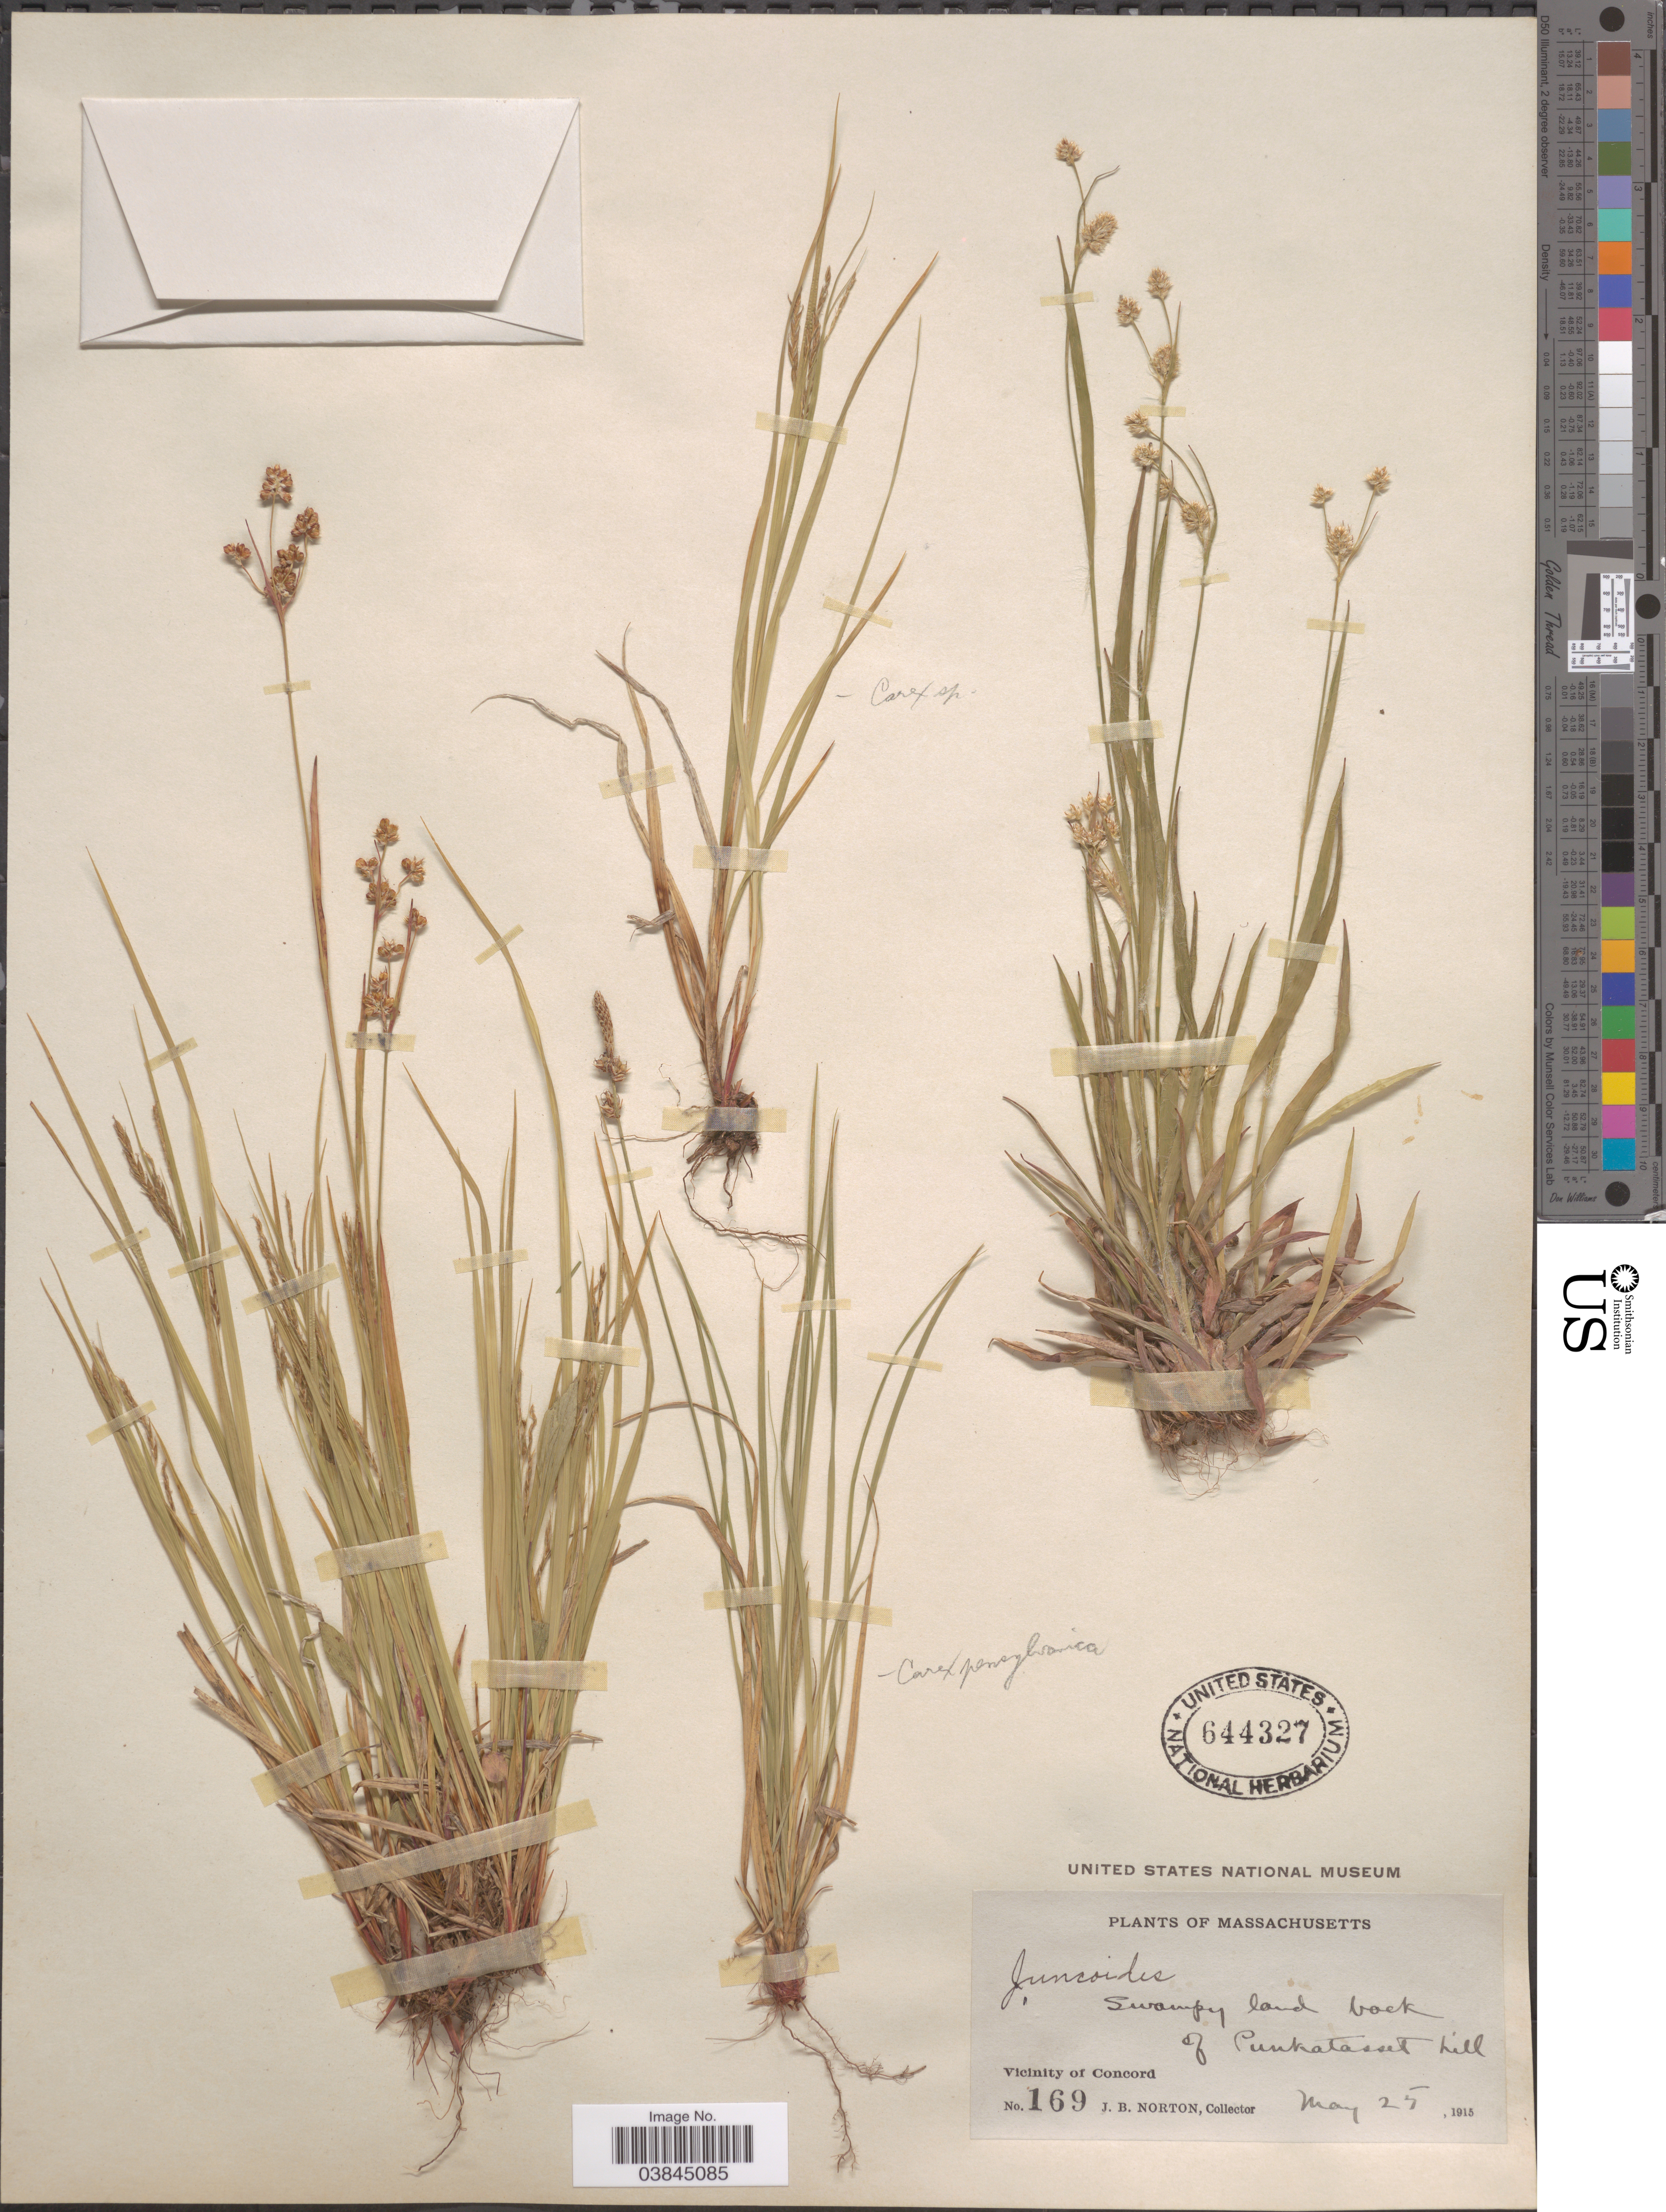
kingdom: Plantae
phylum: Tracheophyta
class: Liliopsida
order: Poales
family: Juncaceae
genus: Luzula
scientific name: Luzula campestris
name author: (L.) DC.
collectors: J. B. Norton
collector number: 169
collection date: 1915-05-25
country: United States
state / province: Massachusetts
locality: Back of Punkatasset Hill. Vicinity of Concord.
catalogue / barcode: US 644327